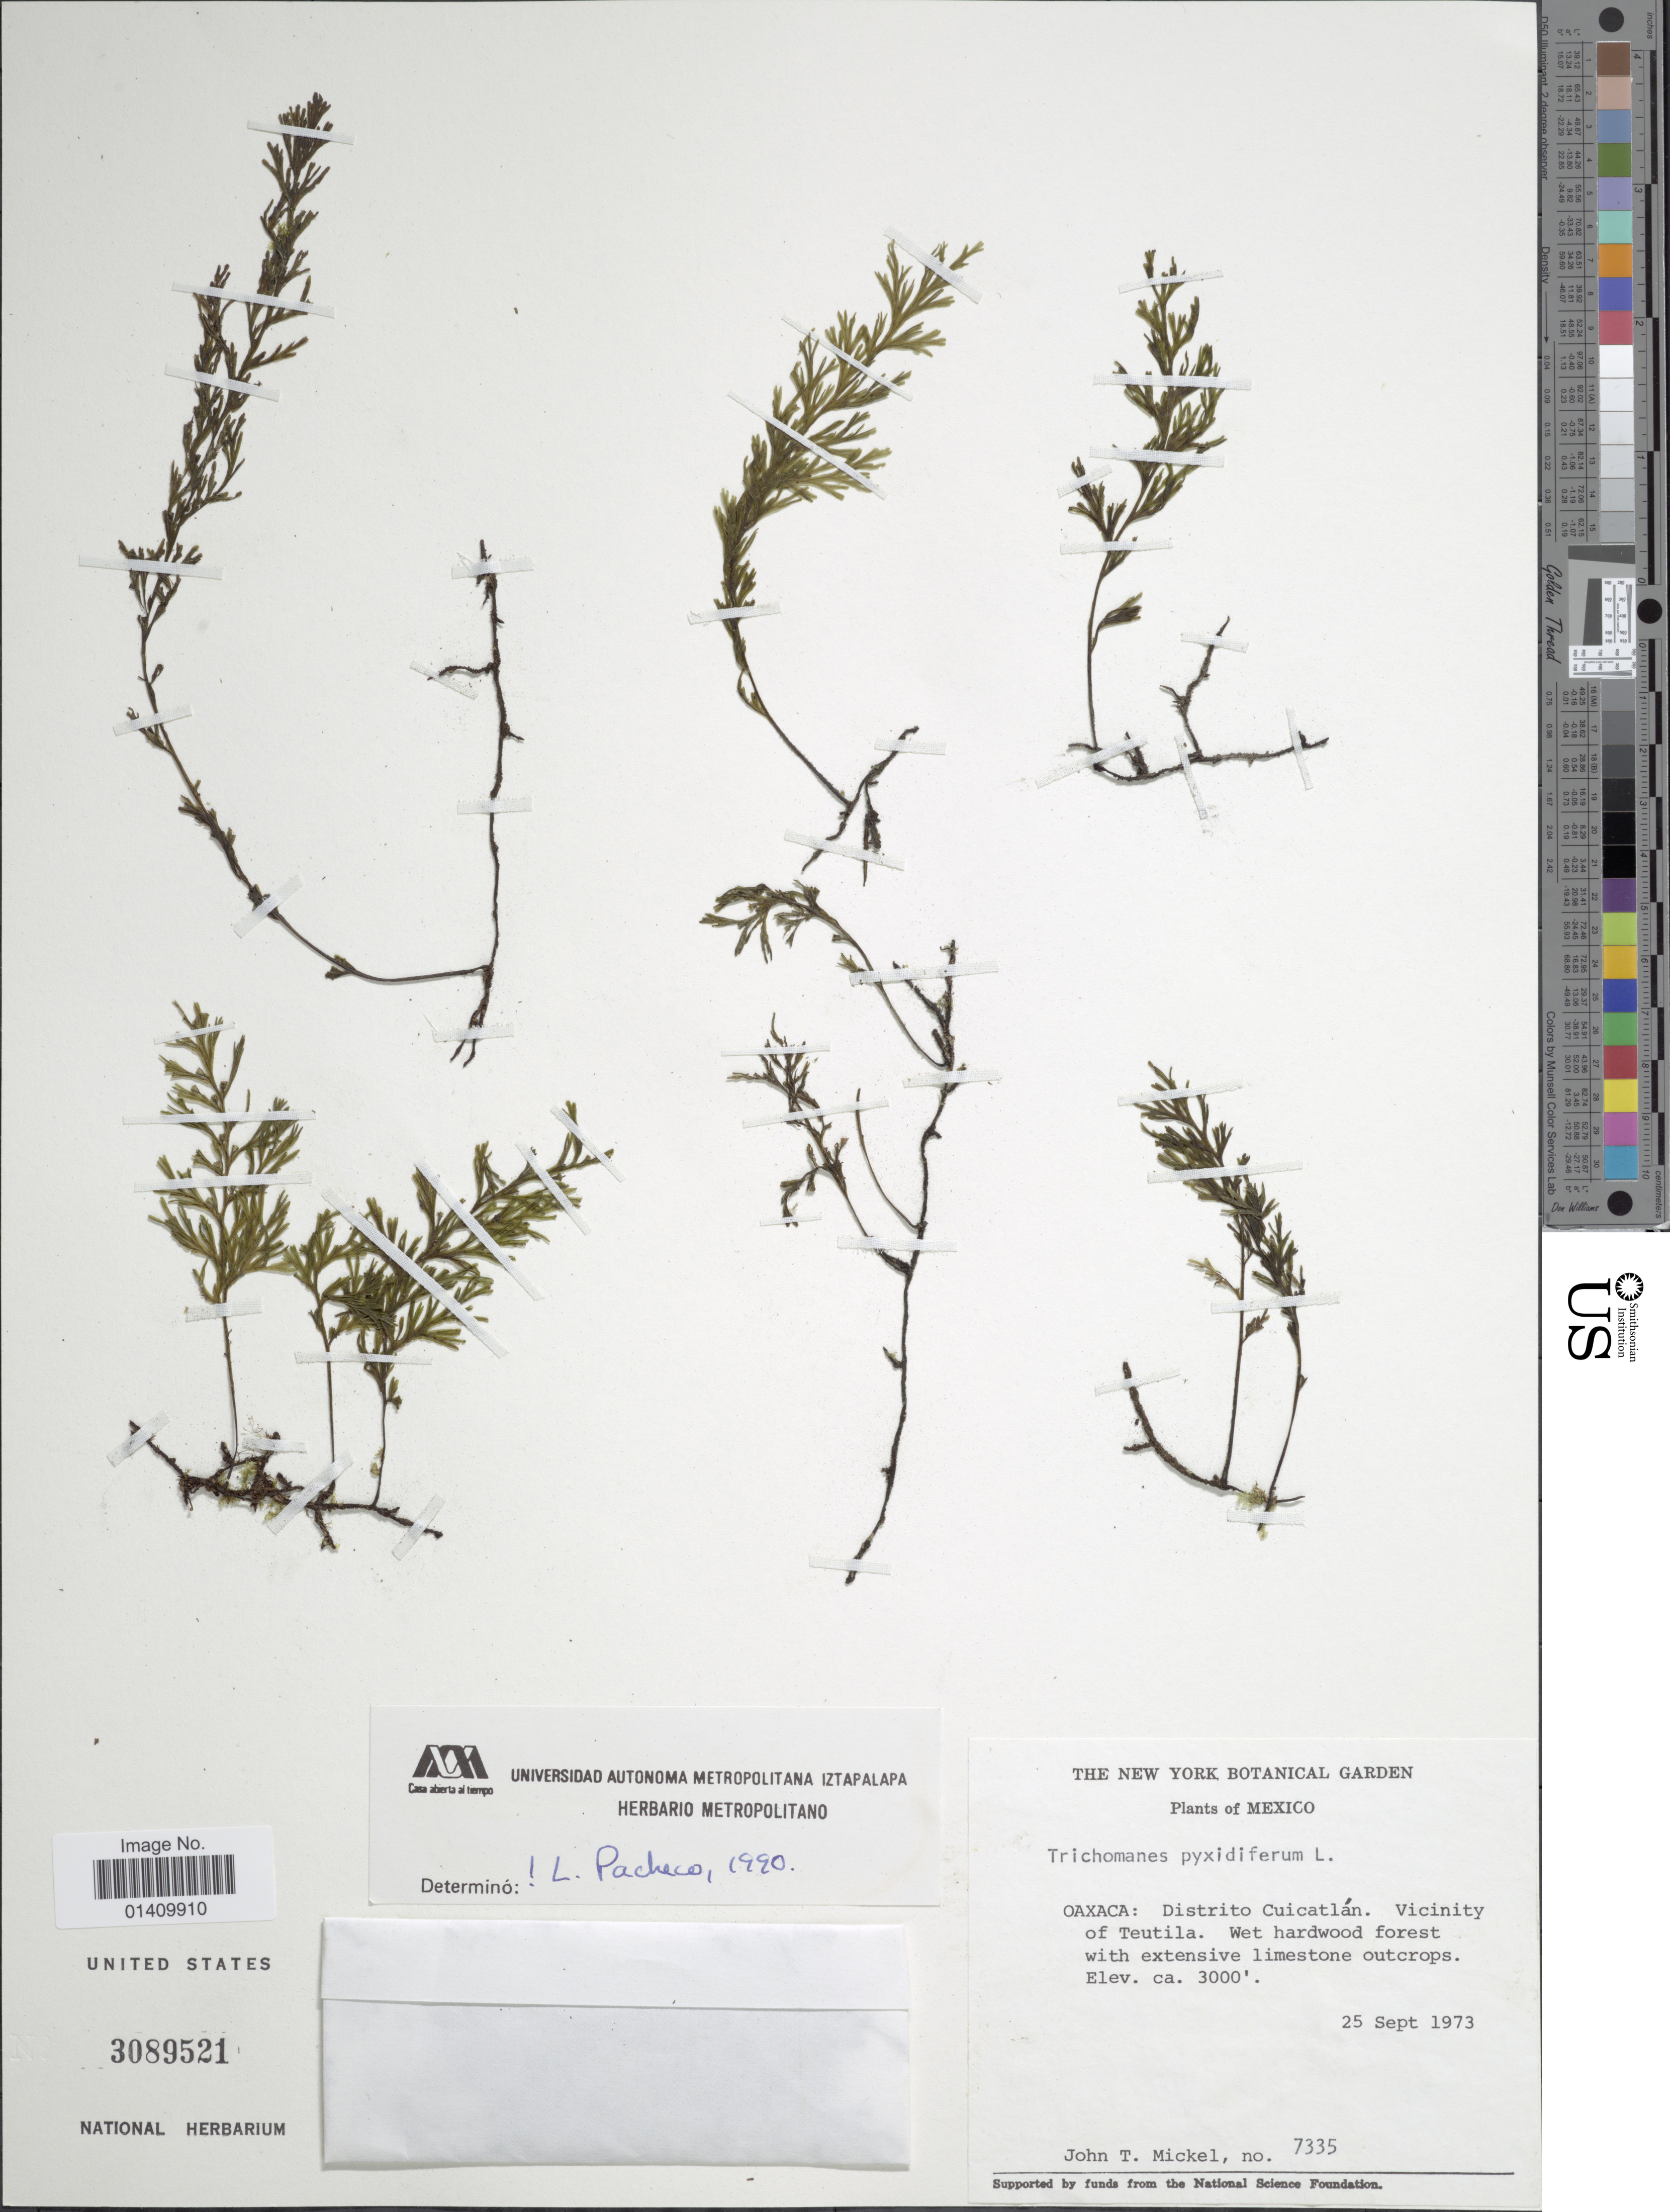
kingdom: Plantae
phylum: Tracheophyta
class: Polypodiopsida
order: Hymenophyllales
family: Hymenophyllaceae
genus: Polyphlebium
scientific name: Polyphlebium pyxidiferum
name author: (L.) Ebihara & Dubuisson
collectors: J. T. Mickel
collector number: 7335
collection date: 1973-09-25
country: Mexico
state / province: Oaxaca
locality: Oaxaca: distrito Cuicatlan. Vicinity of Teutila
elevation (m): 914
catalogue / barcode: US 3089521